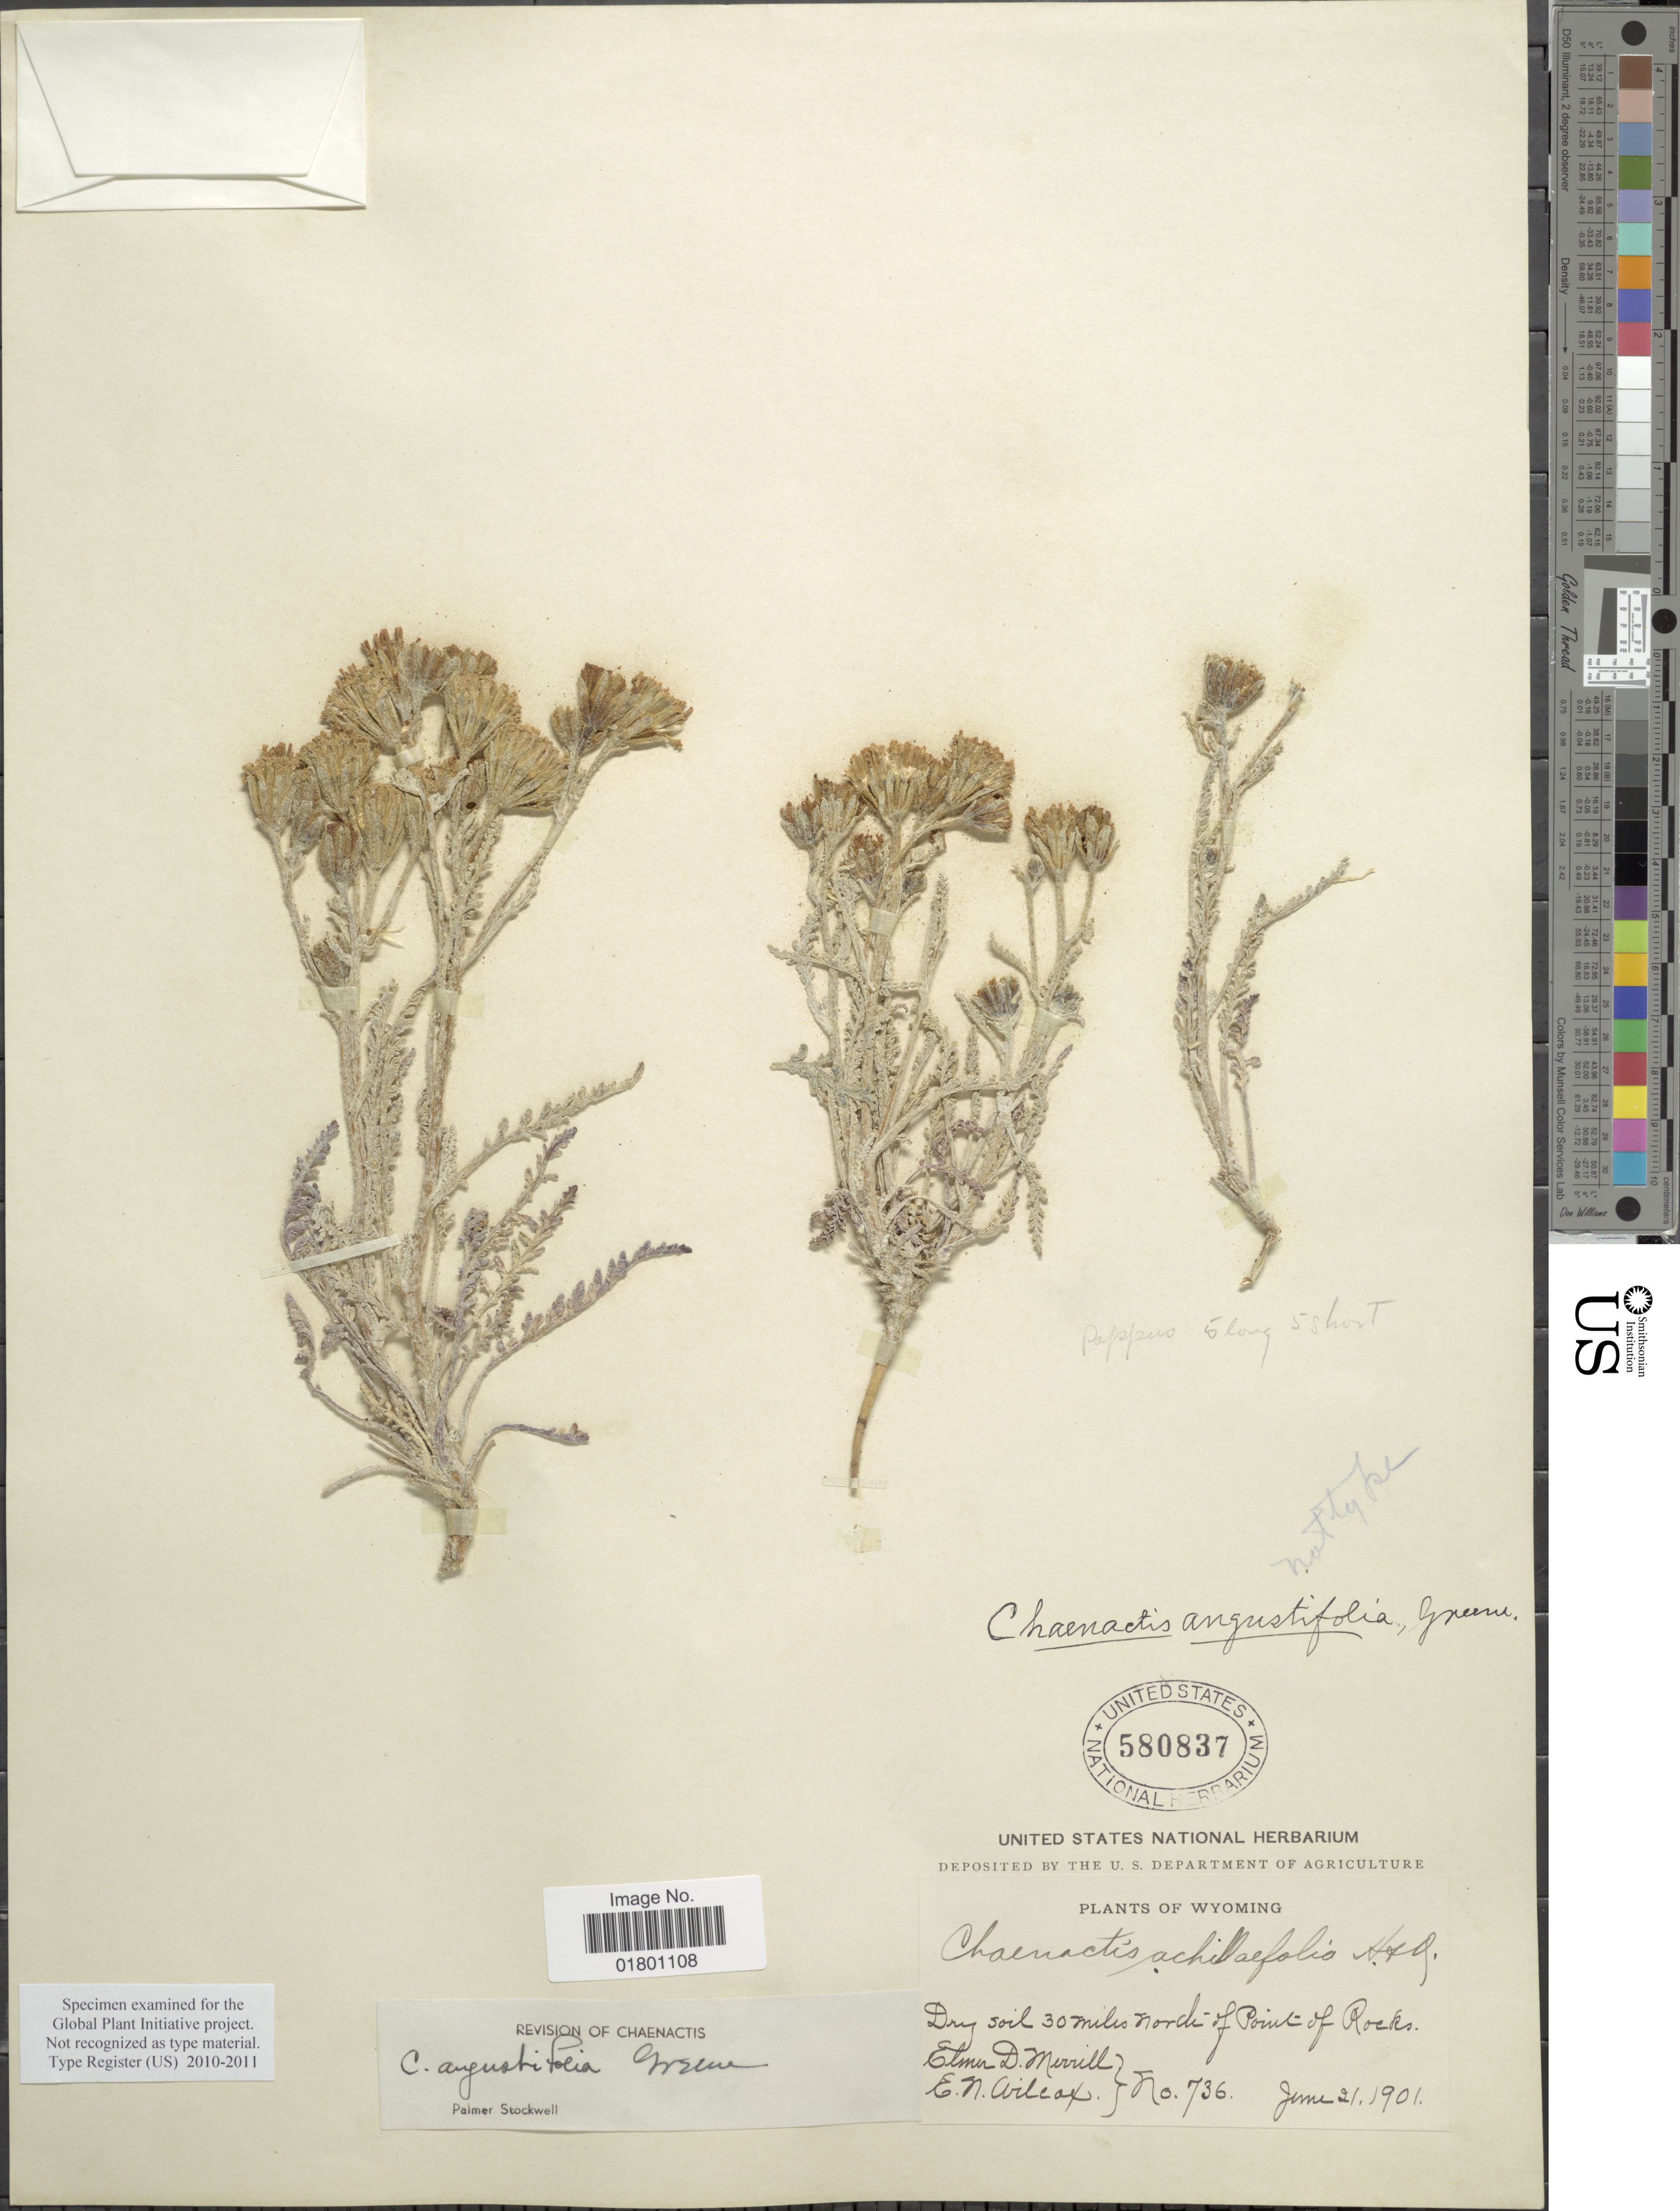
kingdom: Plantae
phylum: Tracheophyta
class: Magnoliopsida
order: Asterales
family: Asteraceae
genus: Chaenactis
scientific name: Chaenactis douglasii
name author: Hook. & Arn.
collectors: E. D. Merrill & E. Wilcox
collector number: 736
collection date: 1901-06-21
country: United States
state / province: Wyoming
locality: Dry soil 30 miles north of Point of Rocks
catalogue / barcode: US 580837